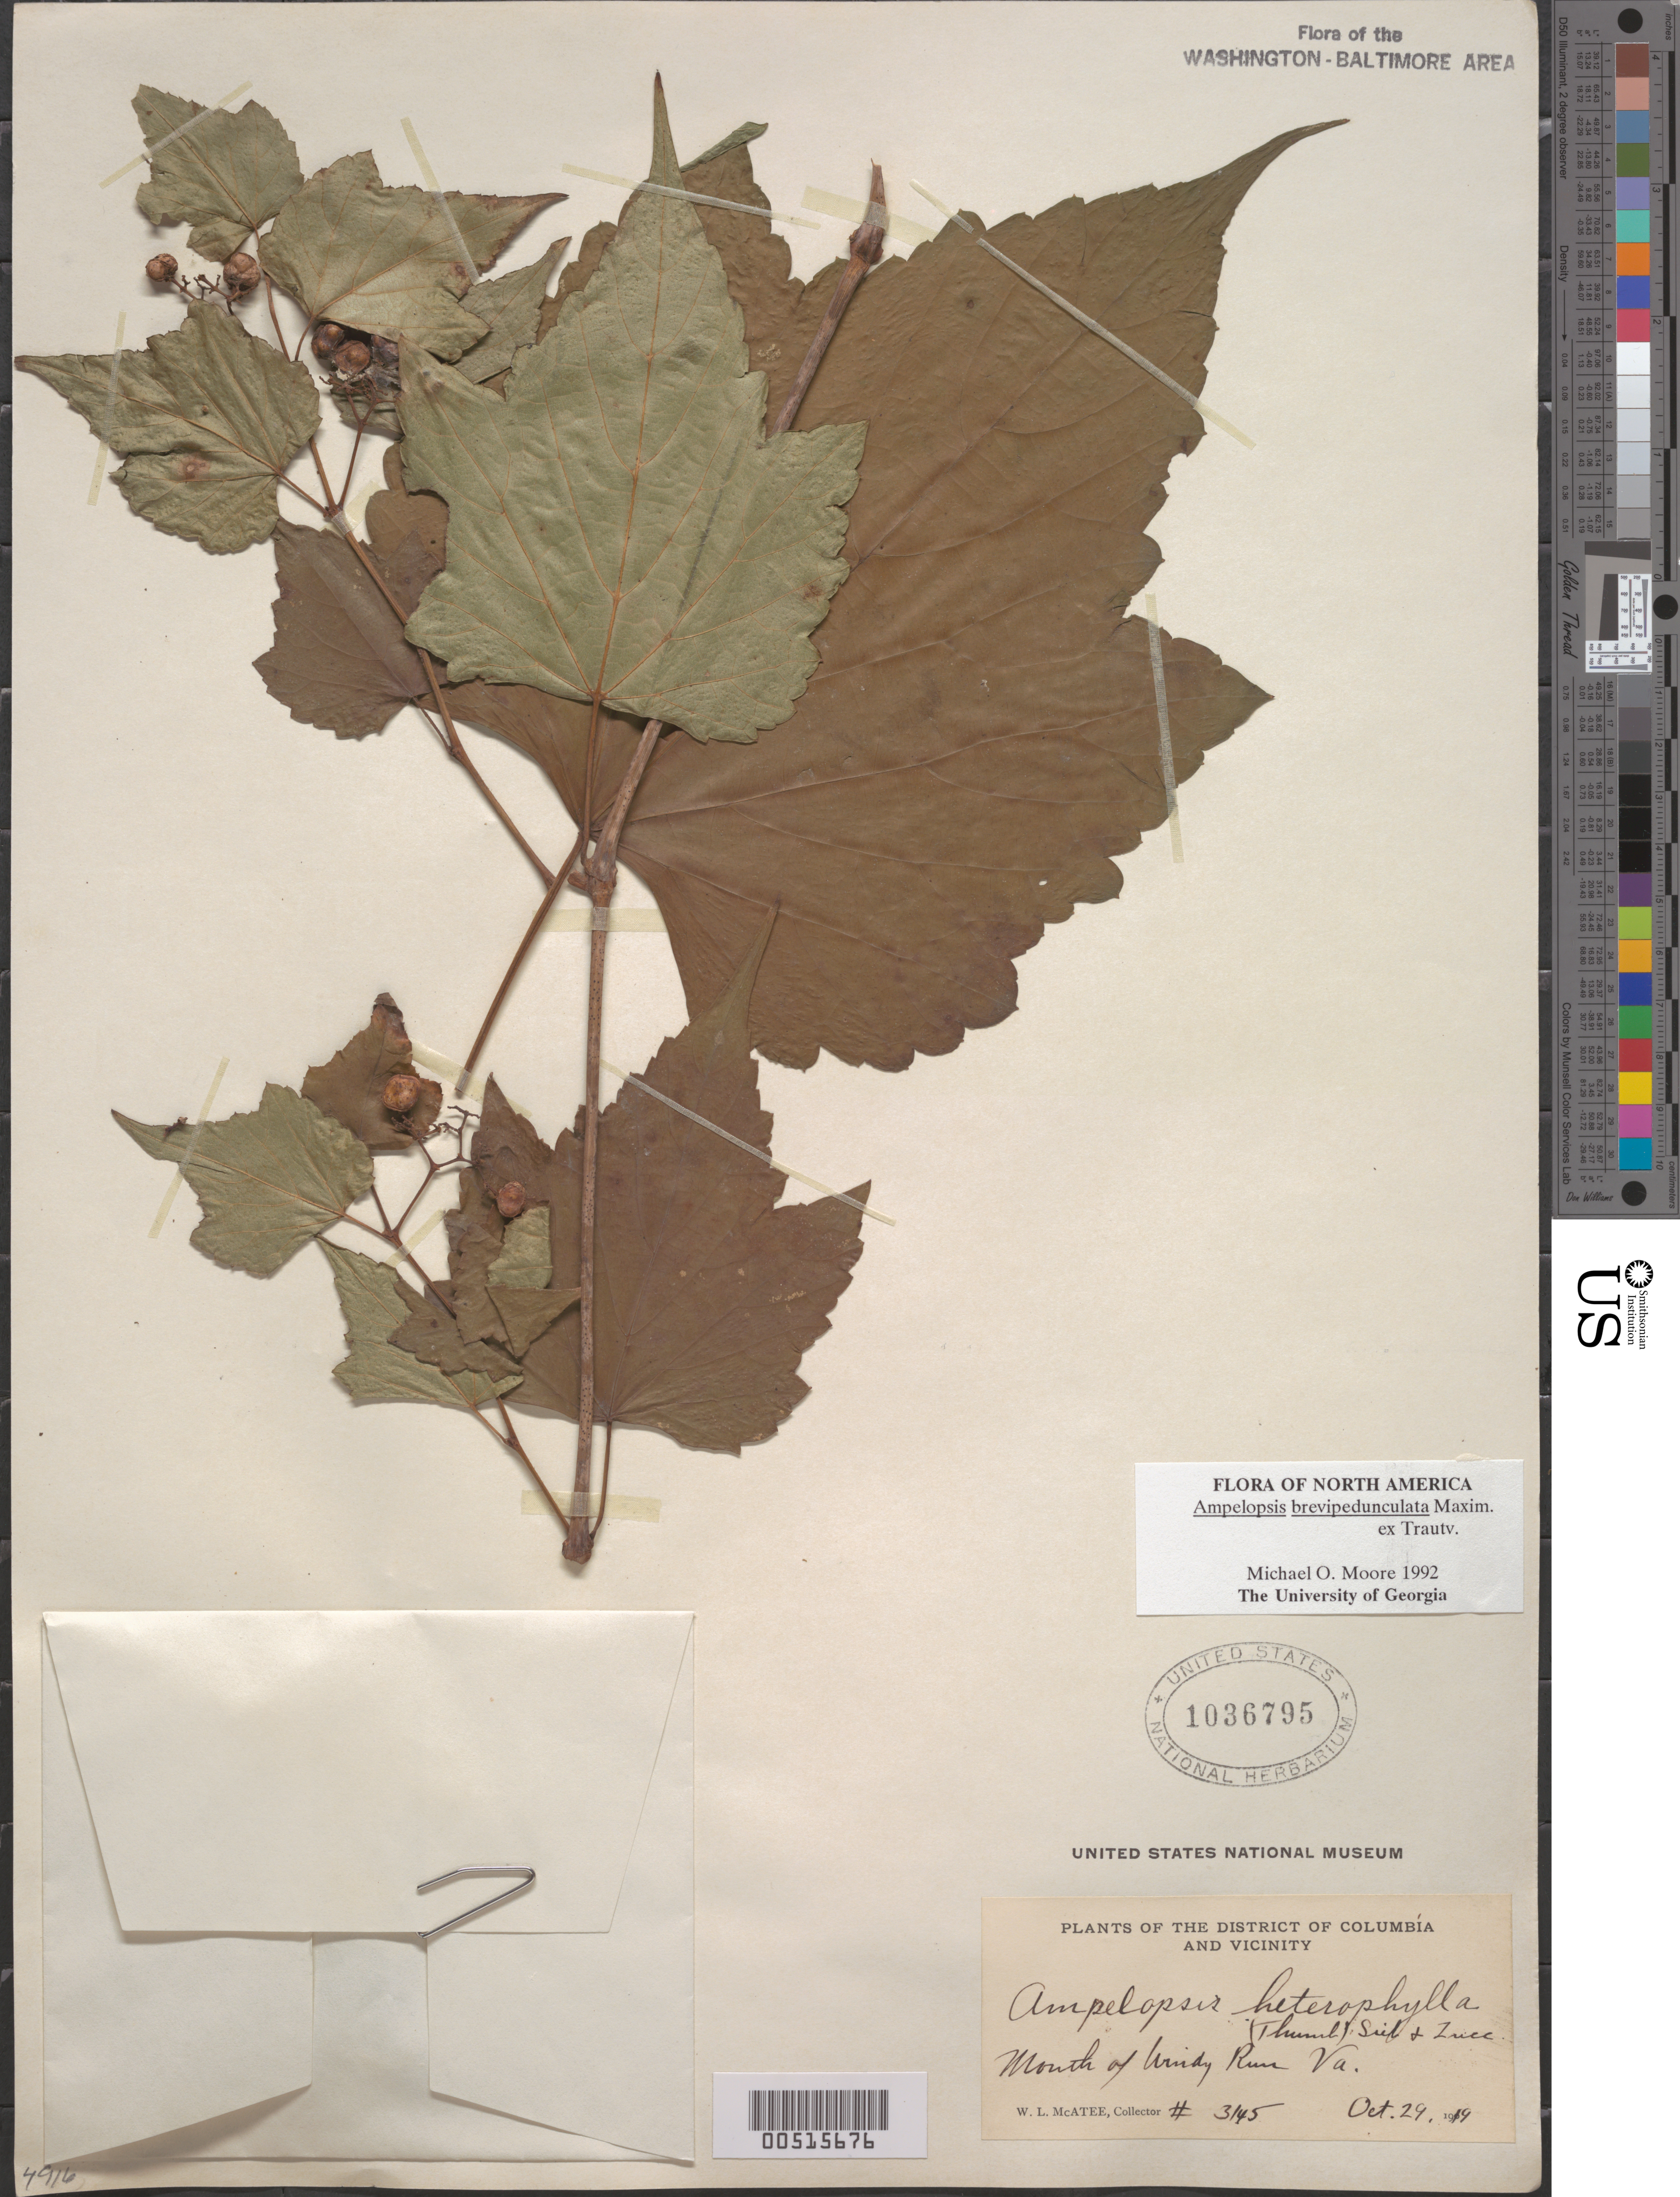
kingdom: Plantae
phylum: Tracheophyta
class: Magnoliopsida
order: Vitales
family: Vitaceae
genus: Ampelopsis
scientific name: Ampelopsis brevipedunculata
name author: (Maxim.) Trautv.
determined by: Moore, M. O.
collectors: W. McAtee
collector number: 3145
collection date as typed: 29 Oct 1919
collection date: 1919-10-29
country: United States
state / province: Virginia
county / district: Arlington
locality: Windy Run, mouth Of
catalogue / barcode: US 1036795